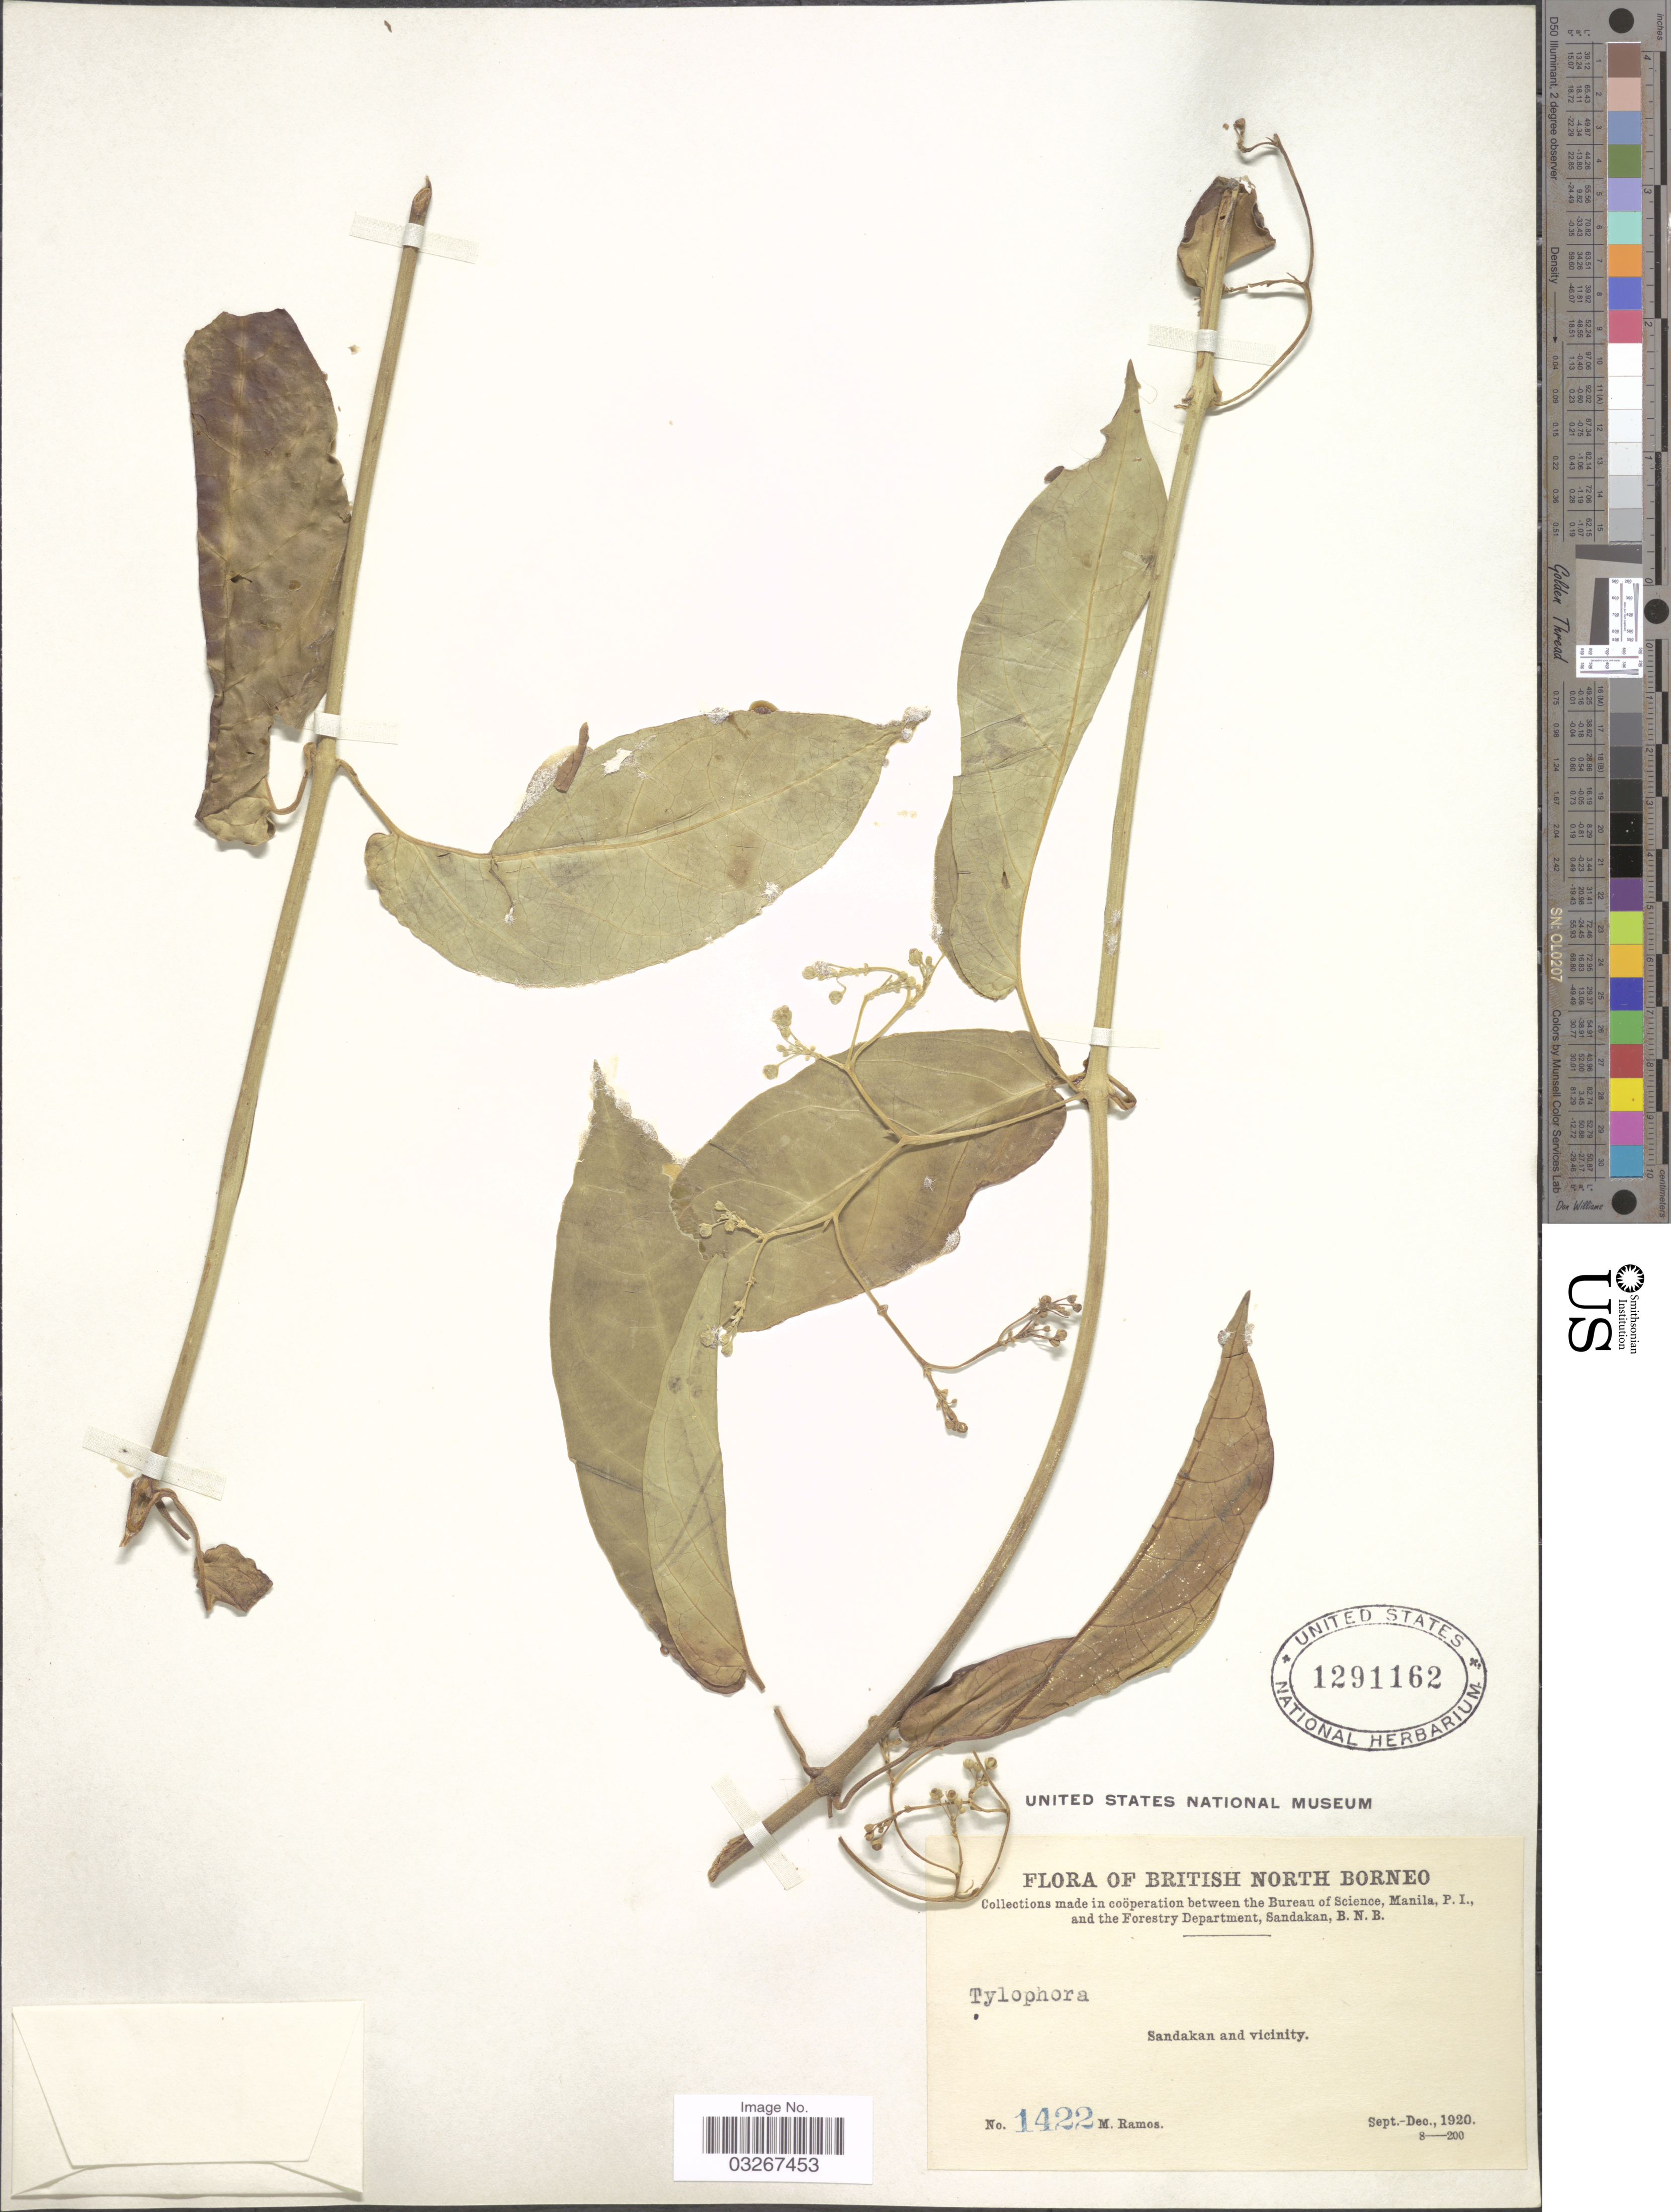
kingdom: Plantae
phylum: Tracheophyta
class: Magnoliopsida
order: Gentianales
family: Apocynaceae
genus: Tylophora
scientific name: Tylophora sp.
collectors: M. Ramos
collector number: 1422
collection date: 1920-09/1920-12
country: Malaysia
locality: British North Borneo. Sandakan and vicinity.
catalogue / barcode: US 1291162